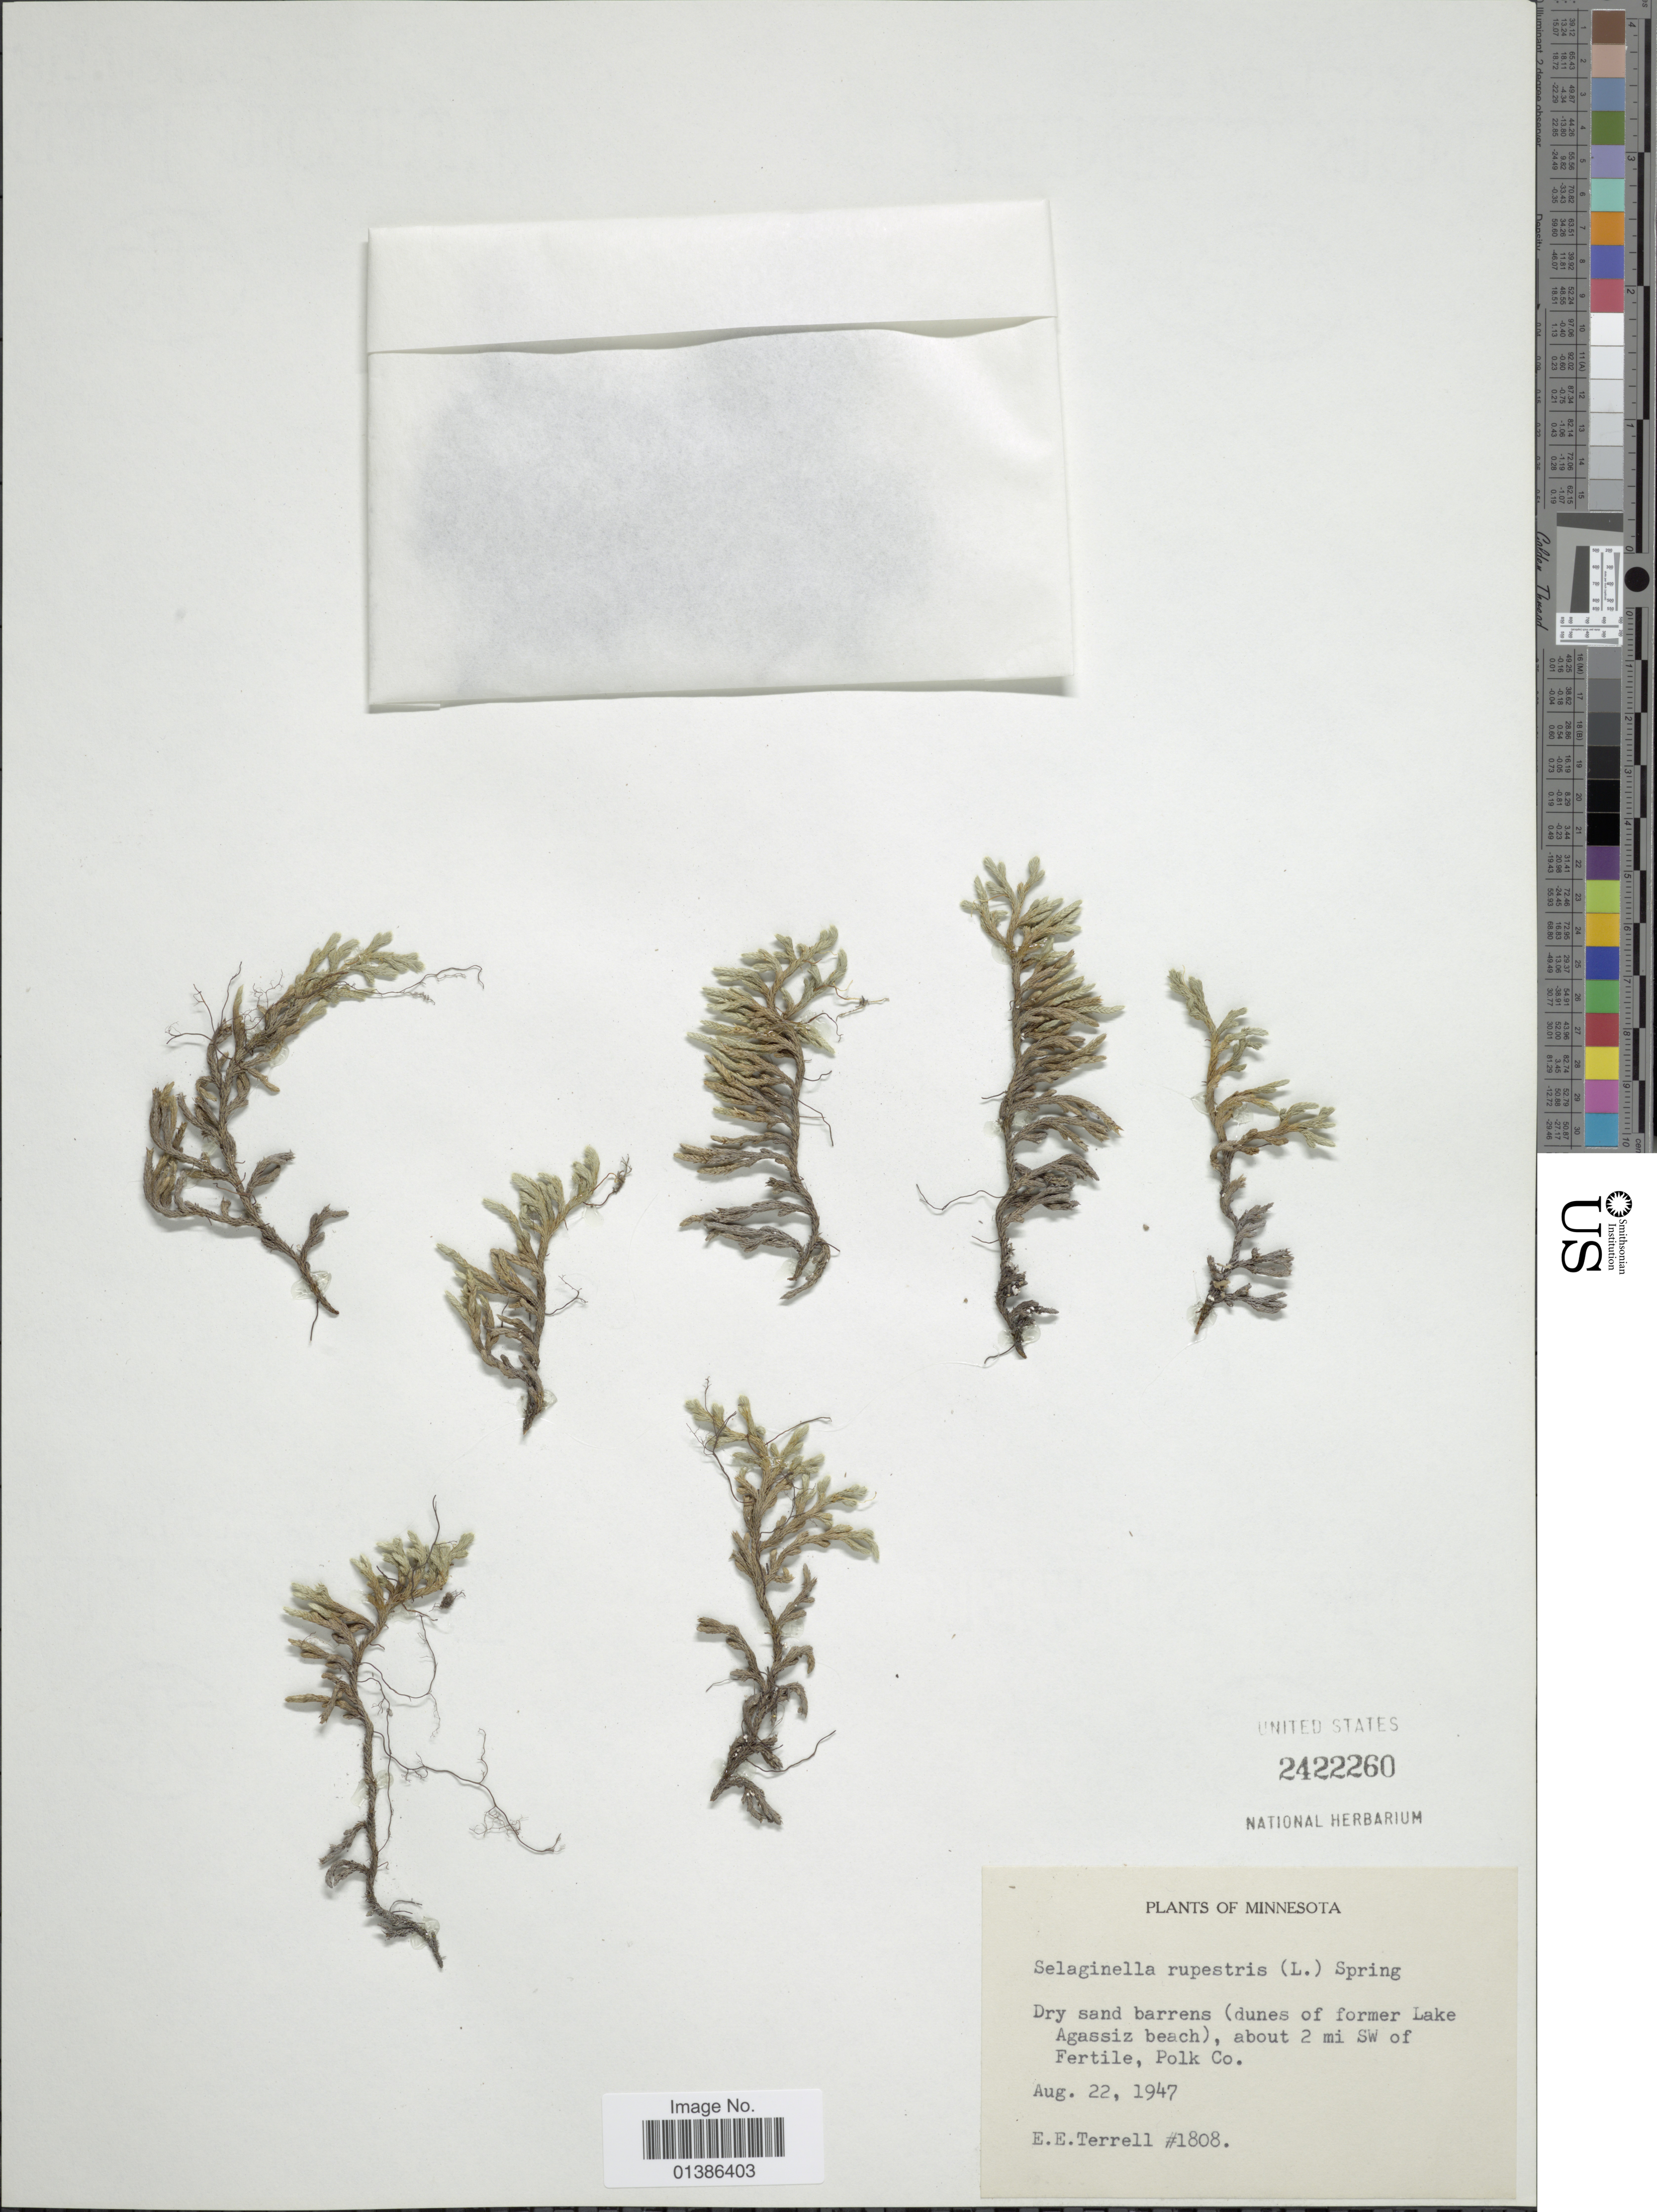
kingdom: Plantae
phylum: Tracheophyta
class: Lycopodiopsida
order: Selaginellales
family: Selaginellaceae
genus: Selaginella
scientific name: Selaginella rupestris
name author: (L.) Spring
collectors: E. E. Terrell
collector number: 1808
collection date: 1947-08-22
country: United States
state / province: Minnesota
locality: Dry sand barrens (dunes of former Lake Agassiz beach), about 2 mi SW of Fertile, Polk Co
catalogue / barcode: US 2422260